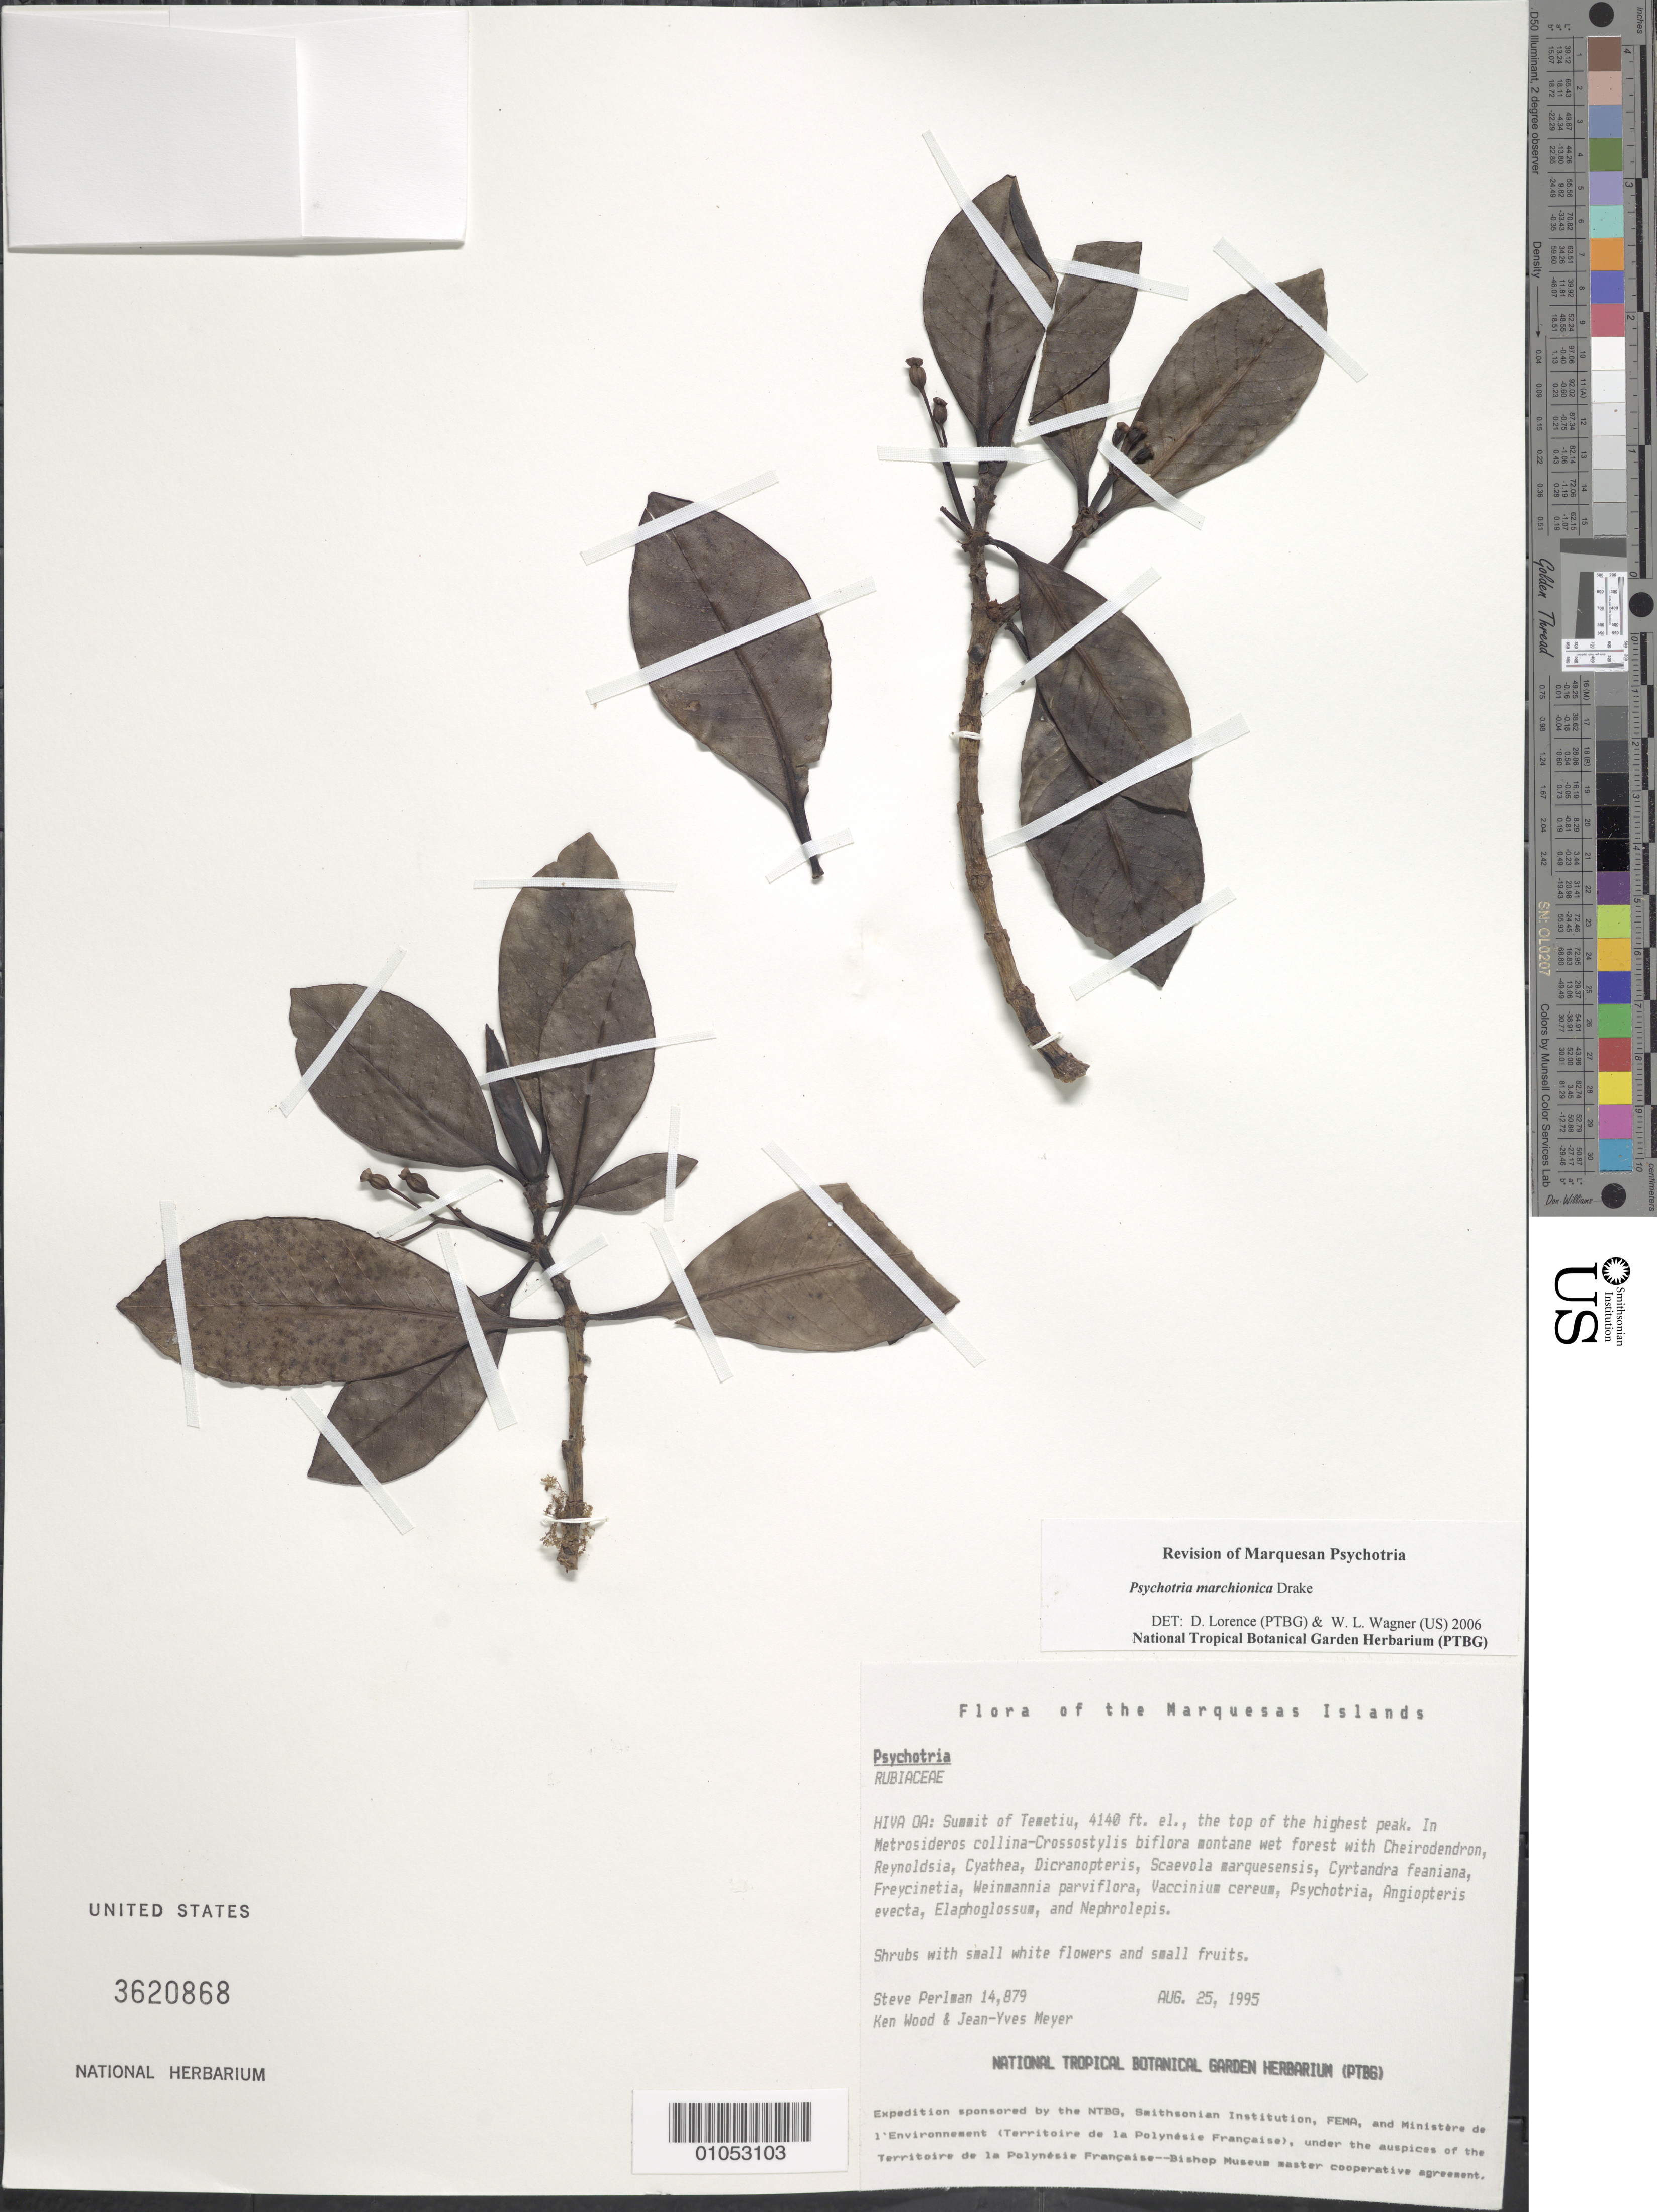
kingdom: Plantae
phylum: Tracheophyta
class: Magnoliopsida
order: Gentianales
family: Rubiaceae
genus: Psychotria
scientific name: Psychotria marchionica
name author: Drake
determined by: Lorence, David H.; Wagner, W. H.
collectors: S. P. Perlman, K. R. Wood & J.-Y. Meyer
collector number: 14879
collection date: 1995-08-25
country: French Polynesia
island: Hiva Oa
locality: Summit of Temetiu, top of highest peak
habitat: In Metrosideros collina - Crossostylis biflora montane wet forest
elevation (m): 1262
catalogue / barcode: US 3620868